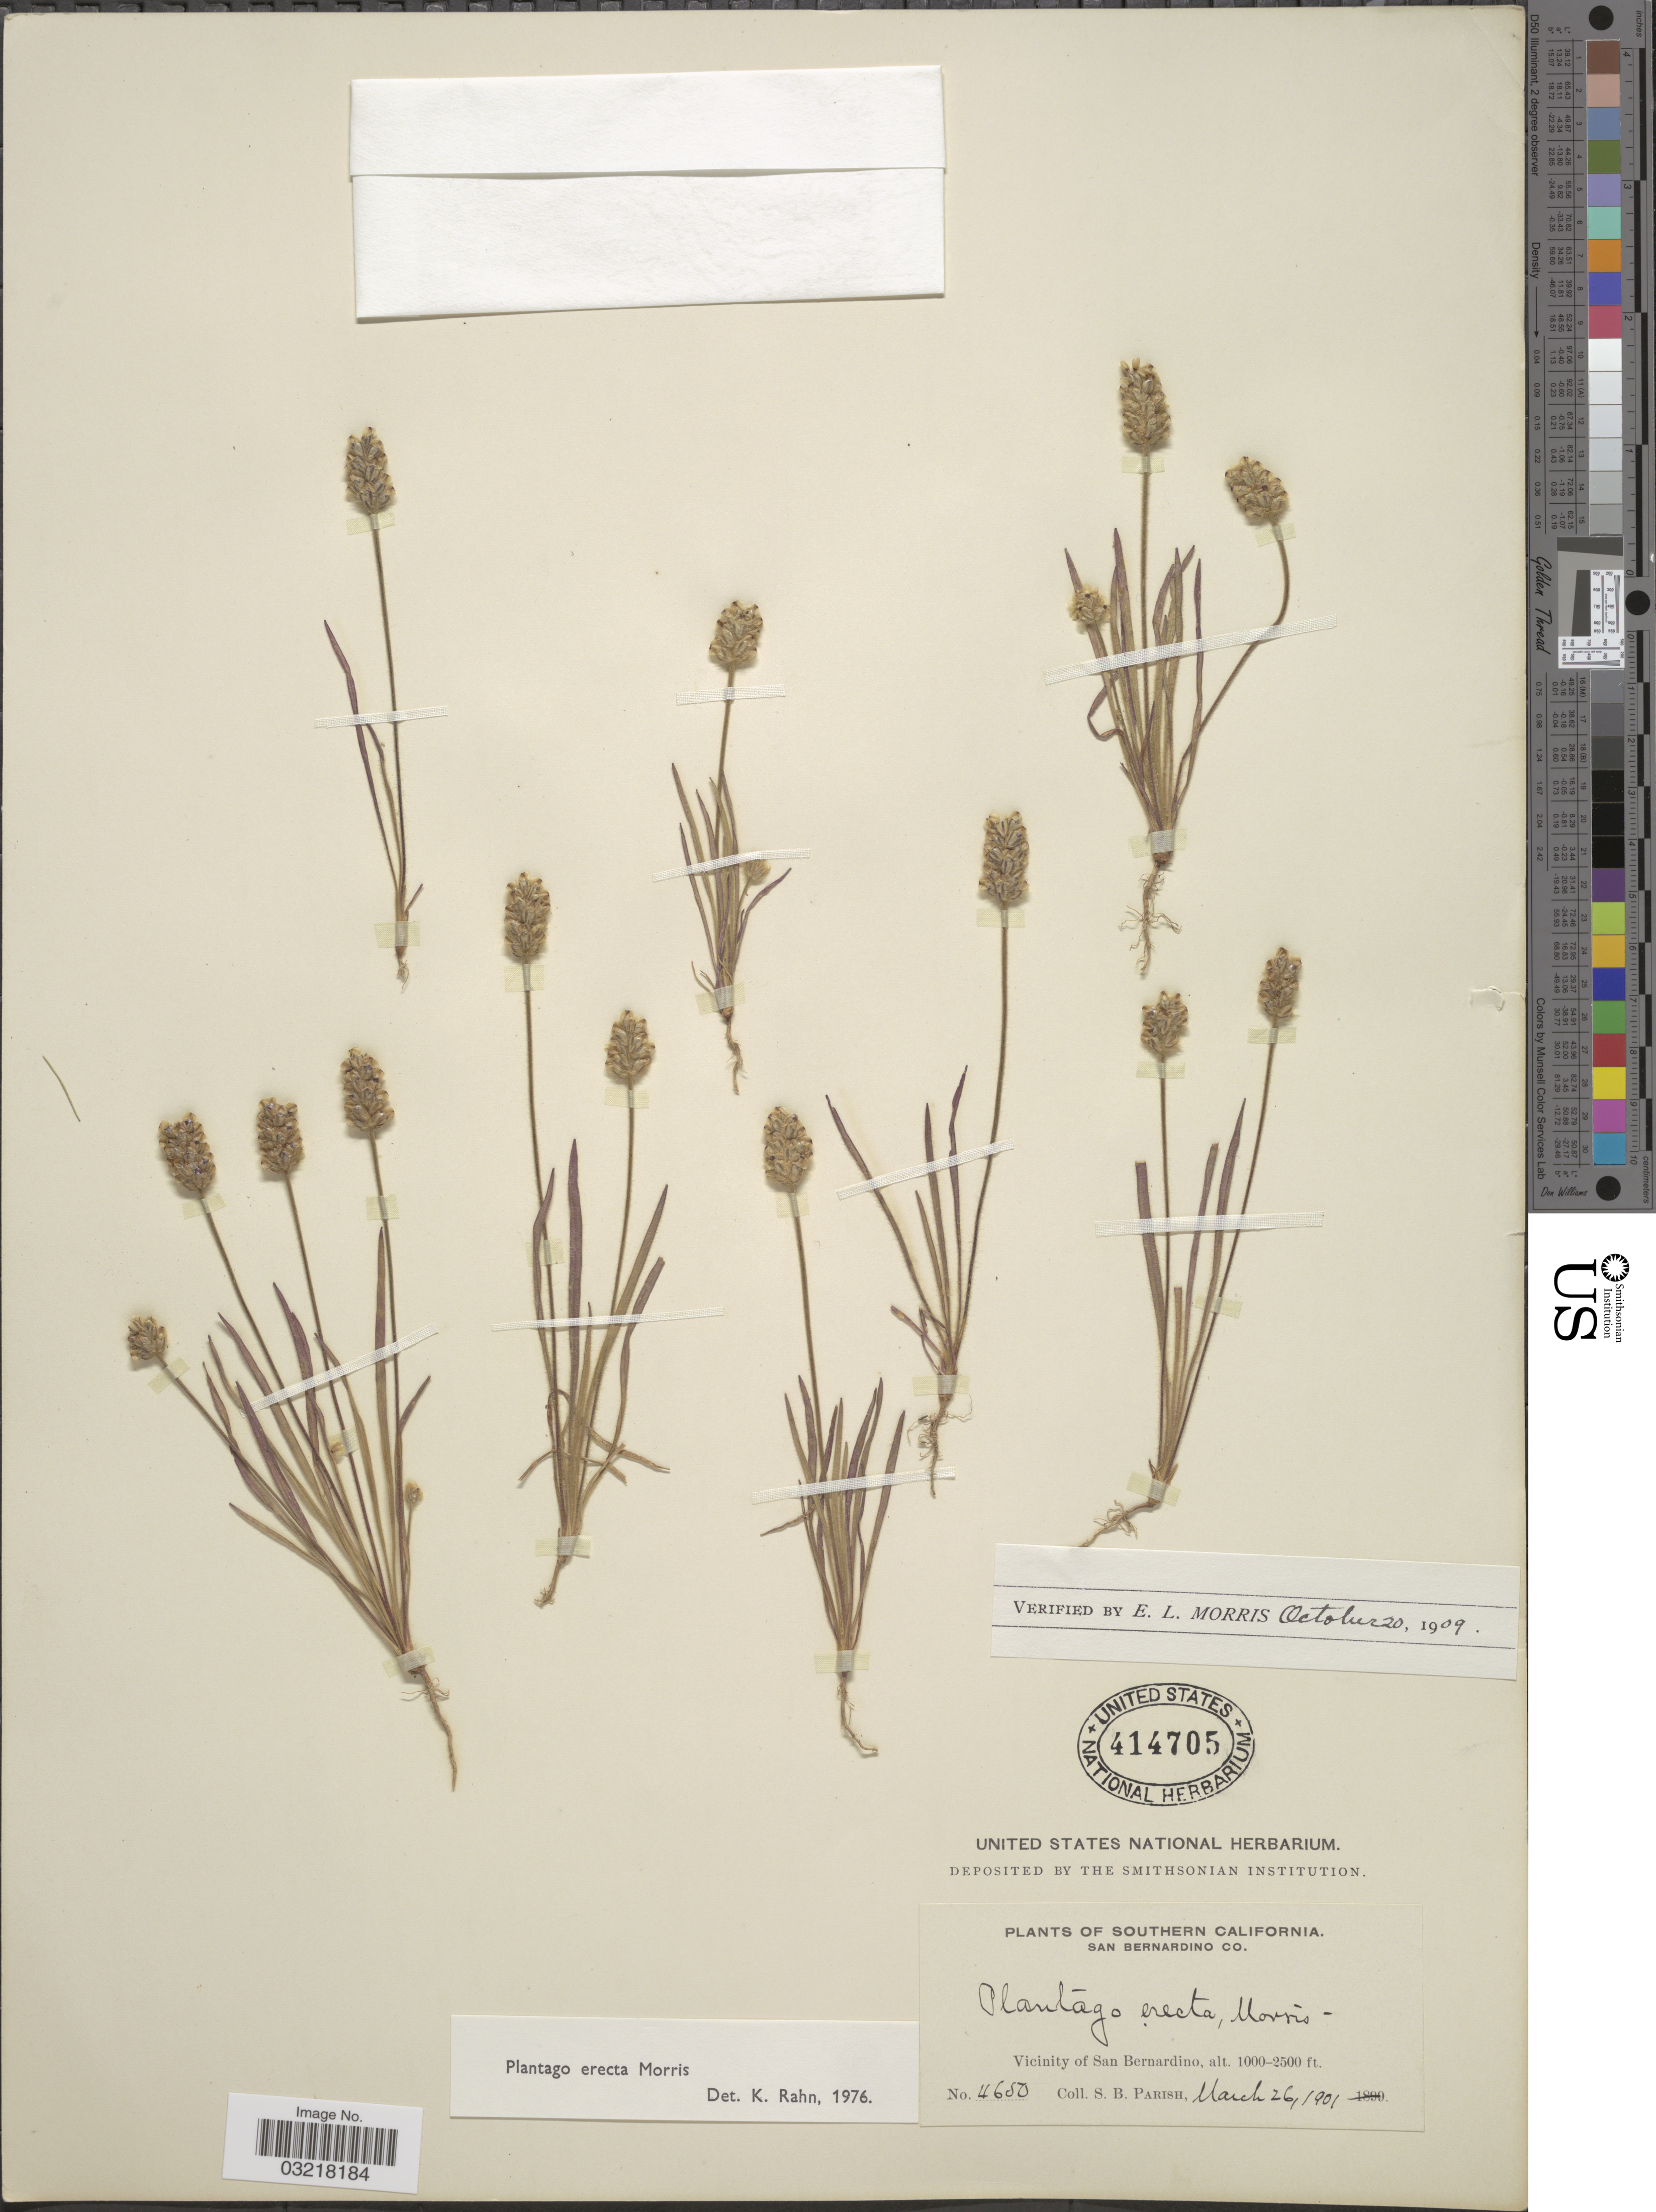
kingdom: Plantae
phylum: Tracheophyta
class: Magnoliopsida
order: Lamiales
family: Plantaginaceae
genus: Plantago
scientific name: Plantago erecta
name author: Morris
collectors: S. B. Parish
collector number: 4650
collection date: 1901-03-26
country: United States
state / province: California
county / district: San Bernardino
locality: Southern California. San Bernardino Co. Vicinity of San Bernardino.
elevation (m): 305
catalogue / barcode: US 414705